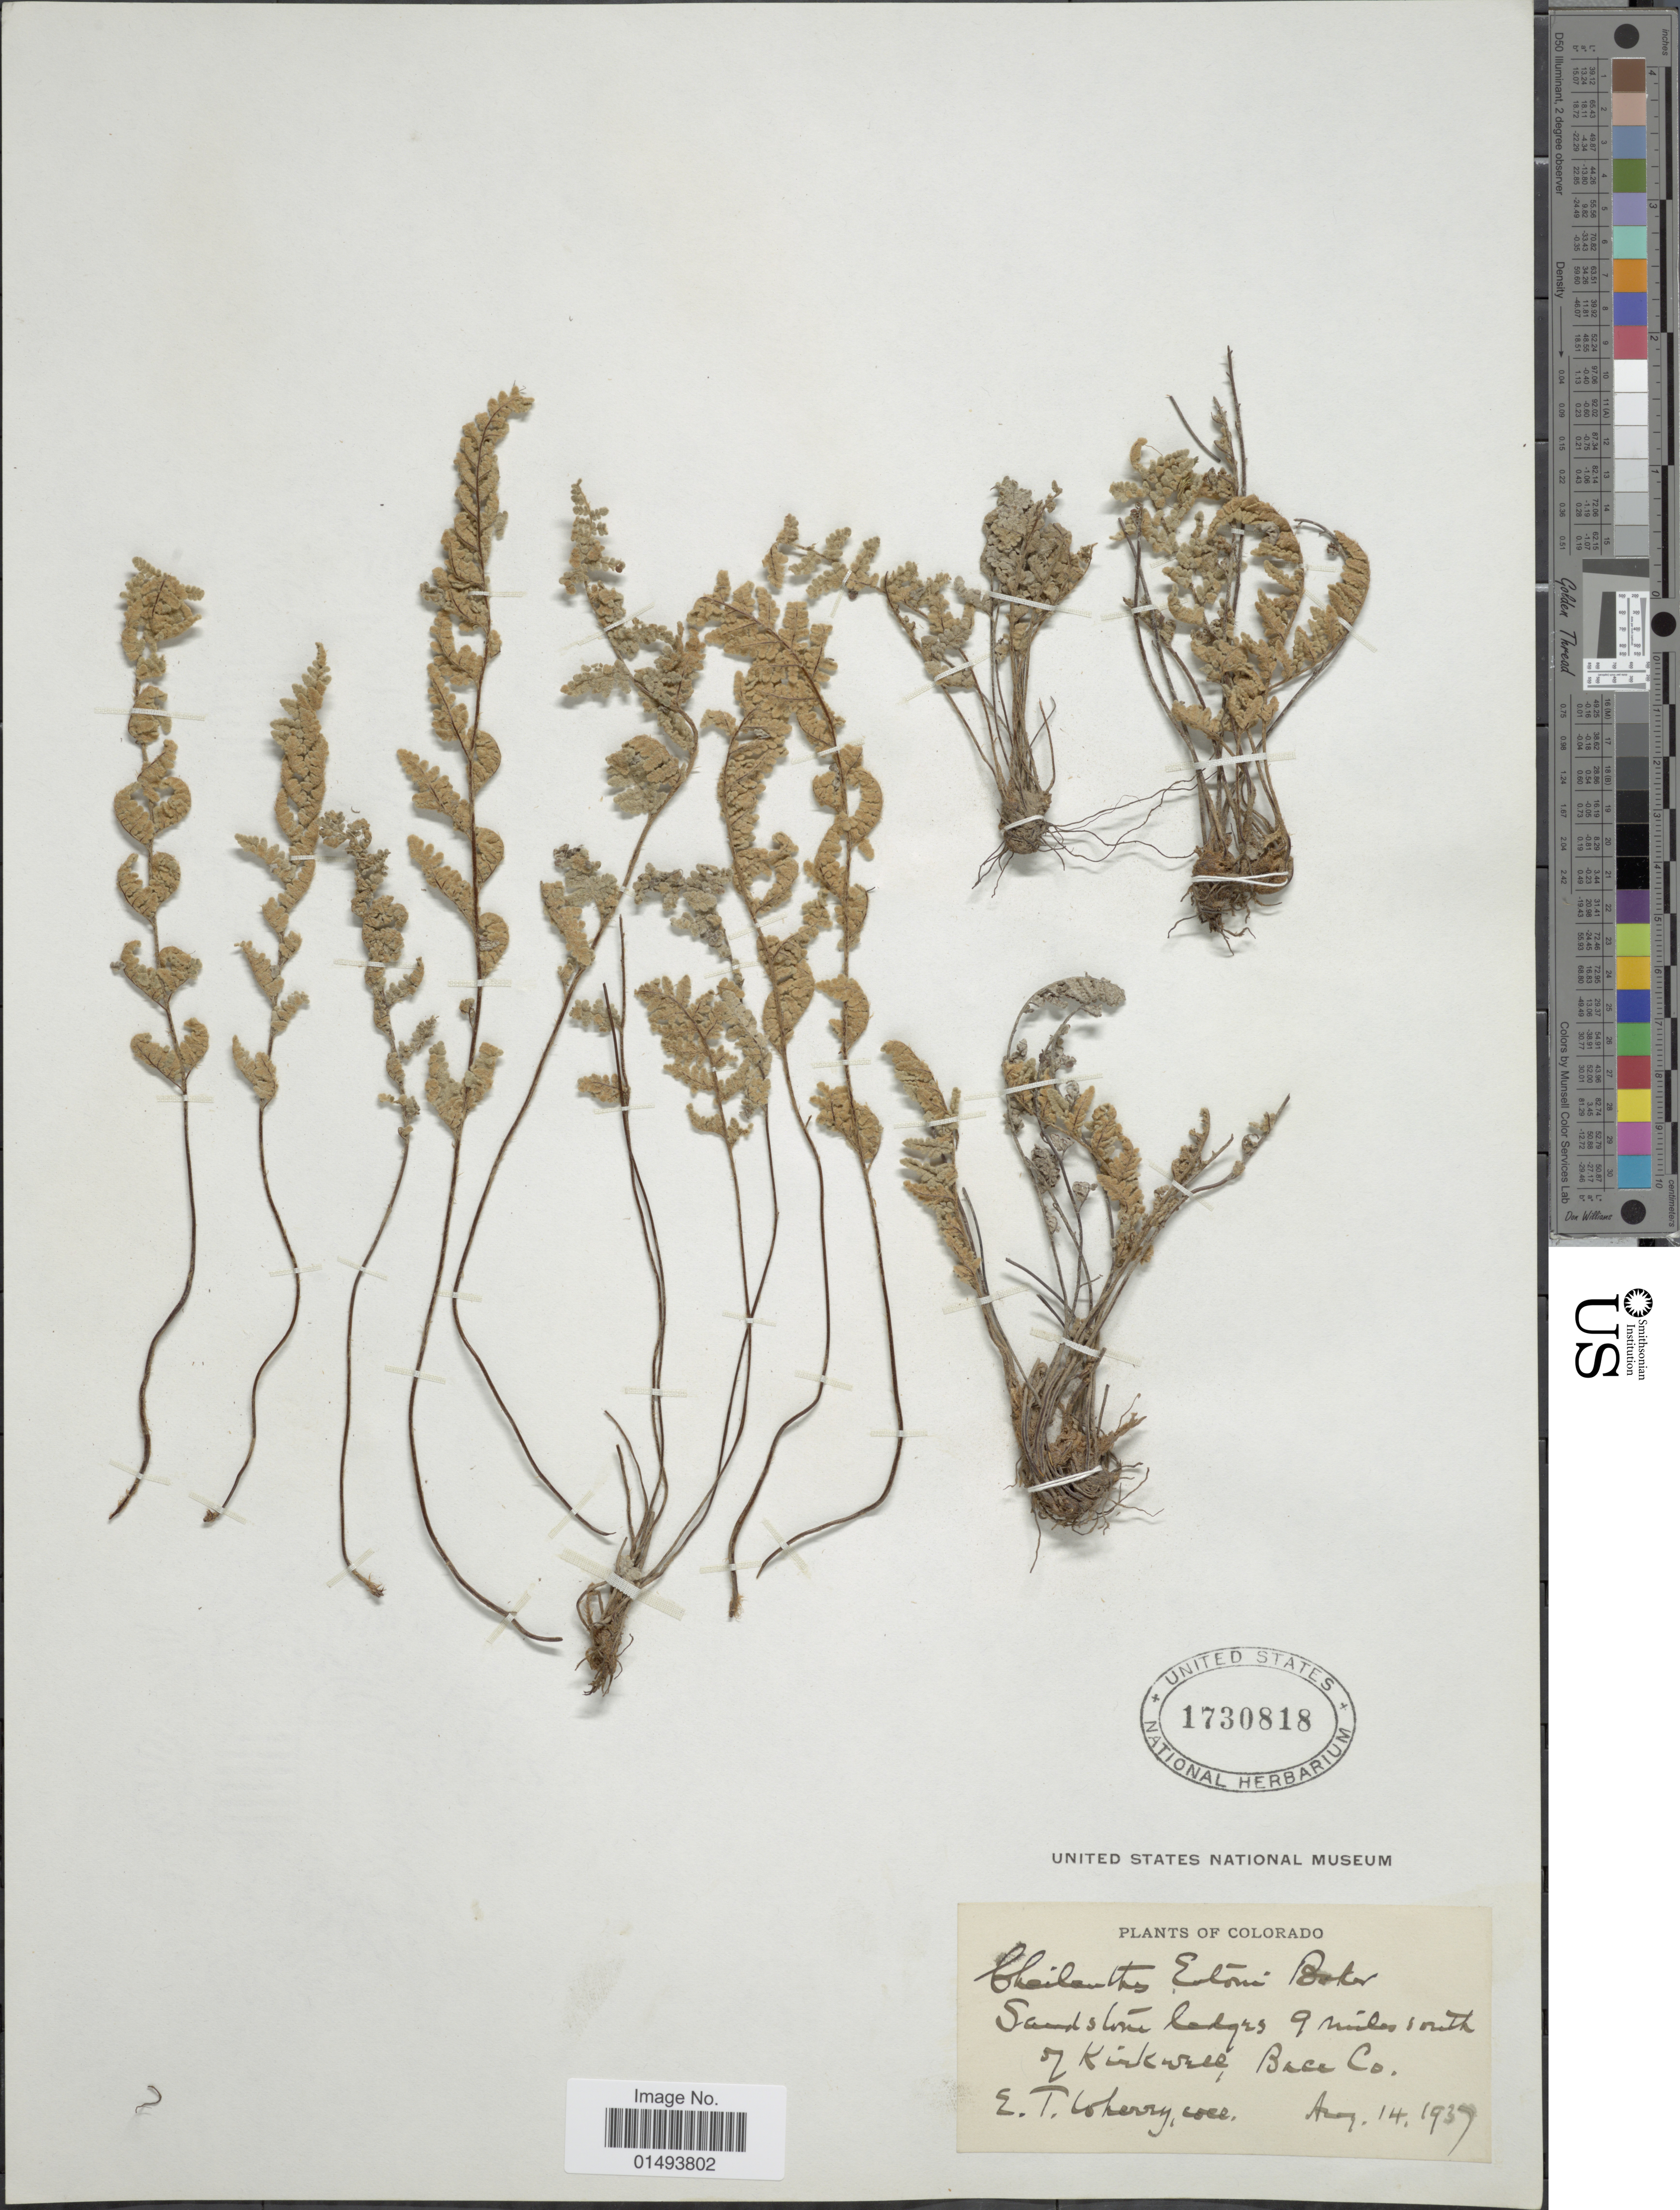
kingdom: Plantae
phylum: Tracheophyta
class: Polypodiopsida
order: Polypodiales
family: Pteridaceae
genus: Myriopteris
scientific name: Myriopteris rufa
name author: Fée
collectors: E. T. Wherry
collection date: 1937-08-14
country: United States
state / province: Colorado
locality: Plants of Colorado, Sandstone ledges 9 miles south of Inkwell, Base Co.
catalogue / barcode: US 1730818